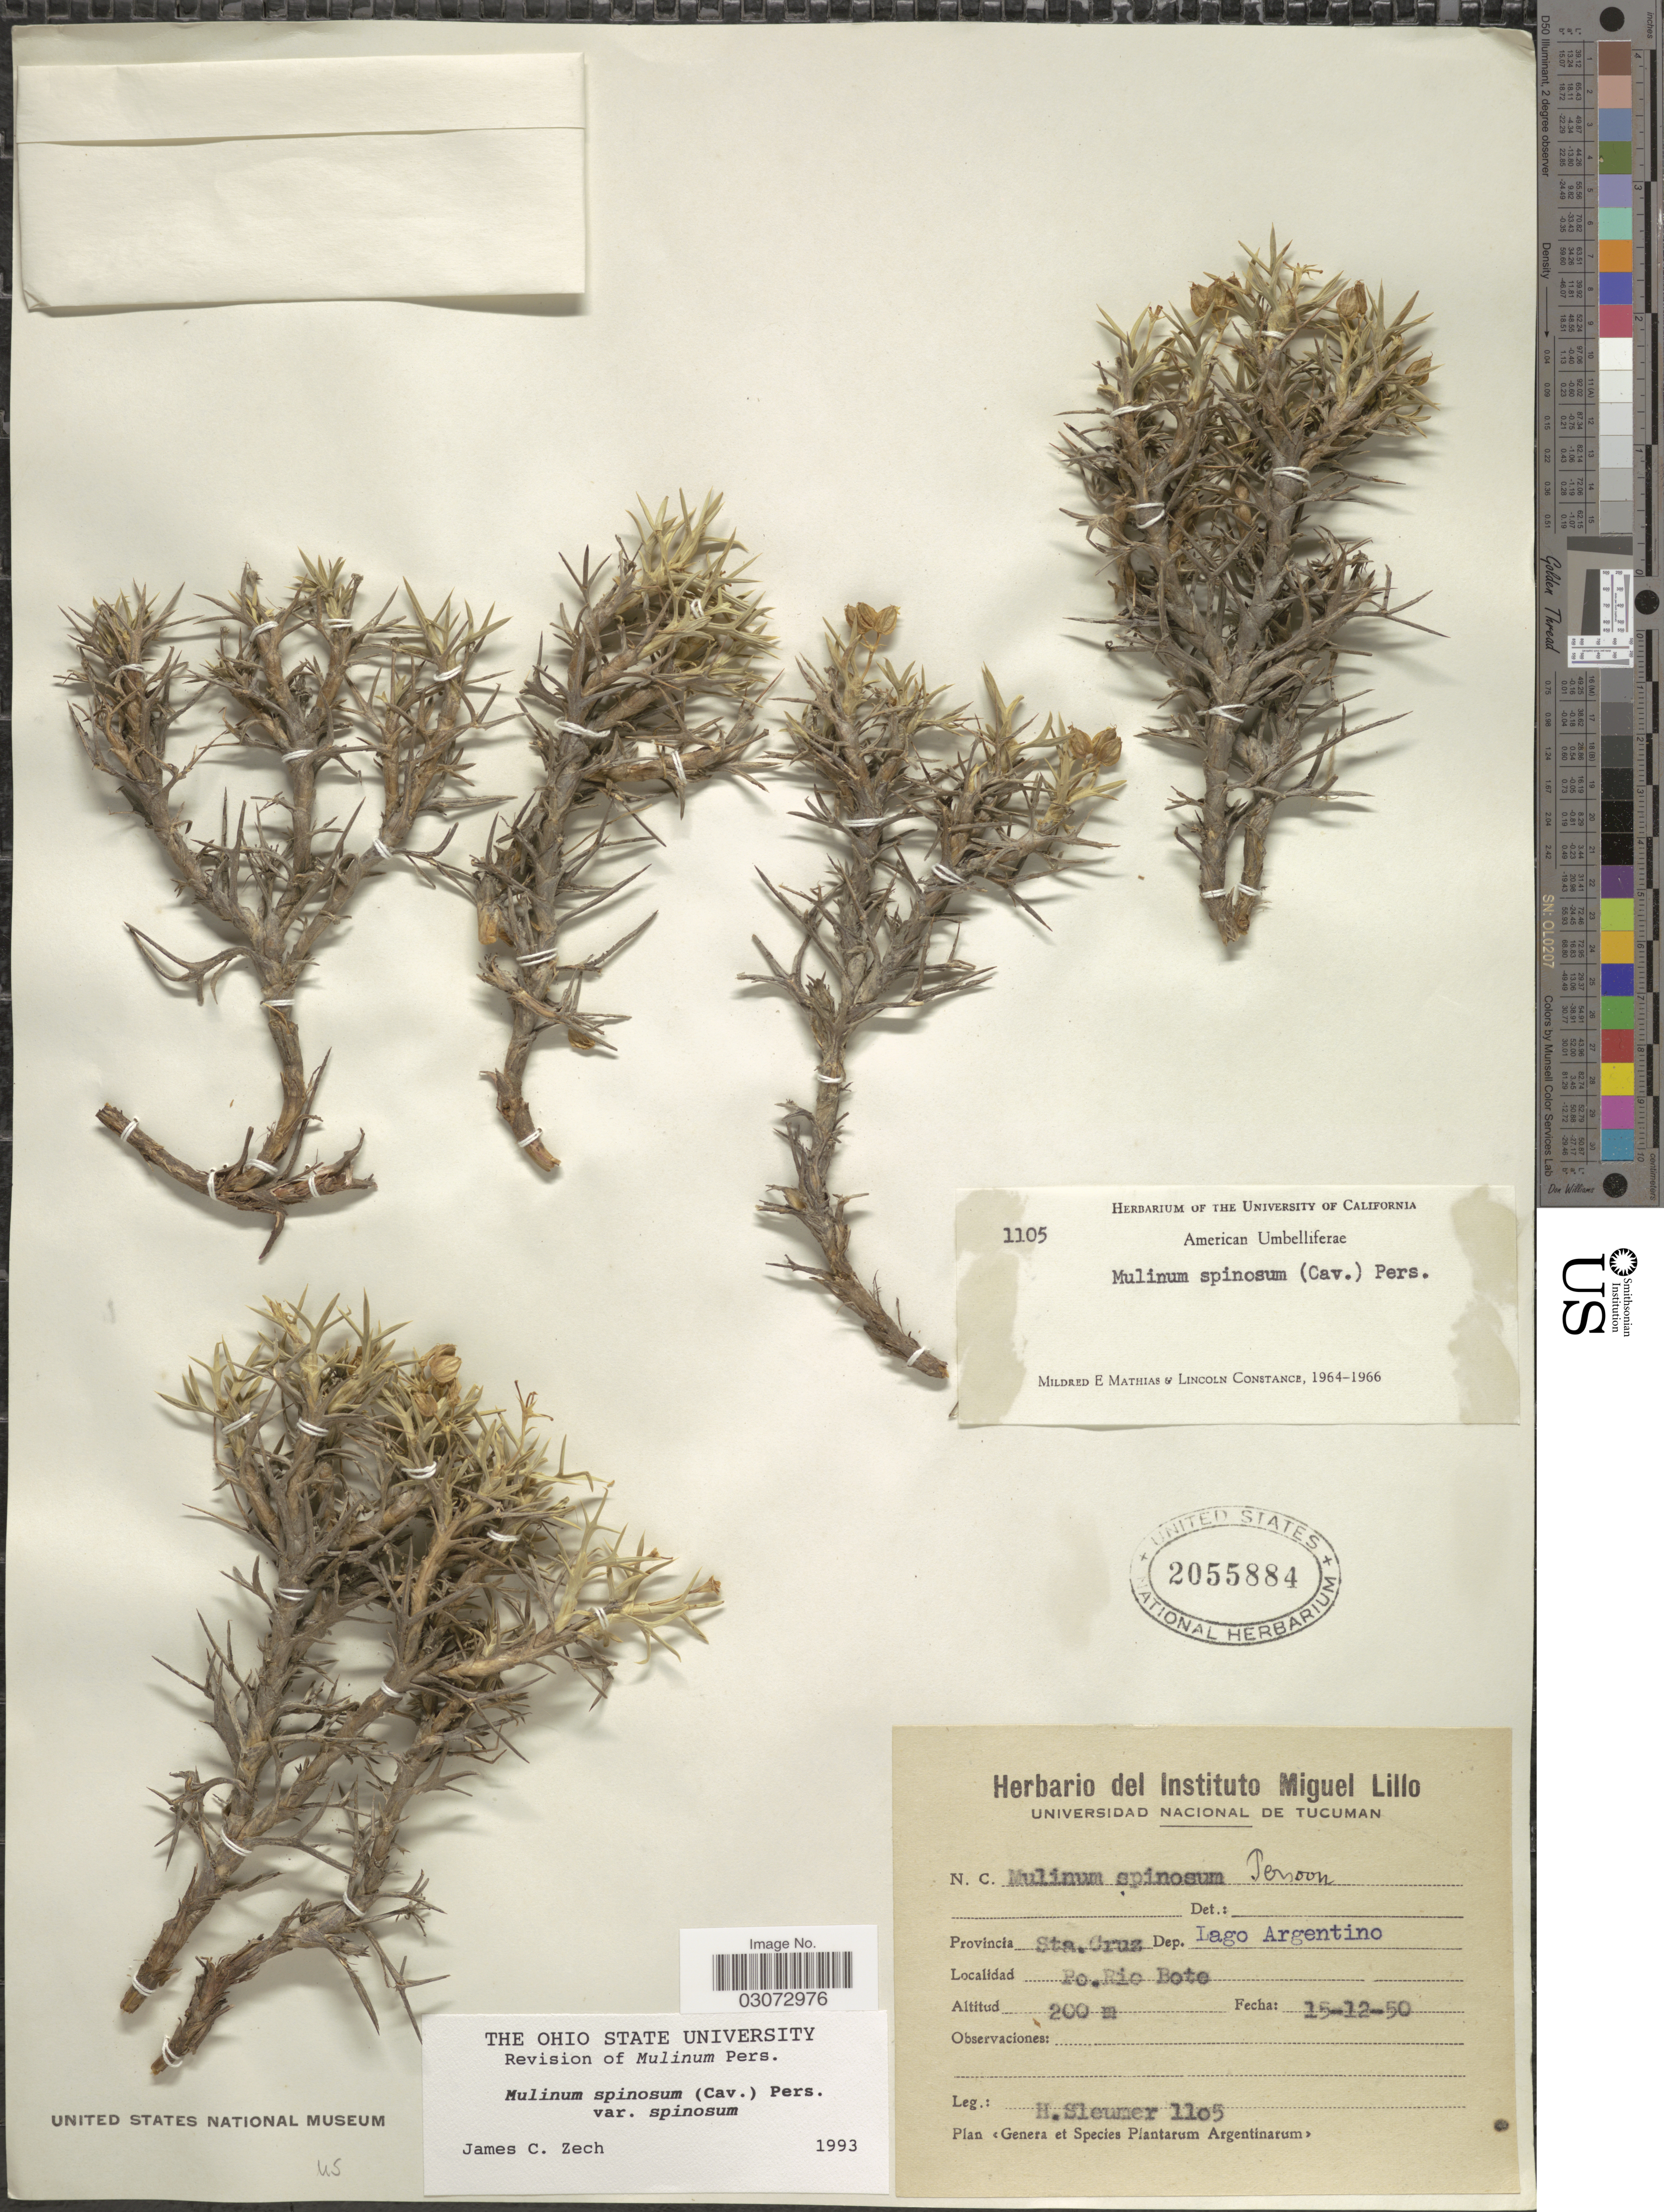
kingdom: Plantae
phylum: Tracheophyta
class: Magnoliopsida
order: Apiales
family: Apiaceae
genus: Mulinum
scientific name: Mulinum spinosum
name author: Pers.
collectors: H. O. Sleumer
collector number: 1105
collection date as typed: Transcribed d/m/y: 15/12/50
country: Argentina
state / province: Santa Cruz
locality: Provincía Sta. Cruz. Dep. Lago Argentino. Po. Rio Bote.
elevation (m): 200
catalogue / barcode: US 2055884